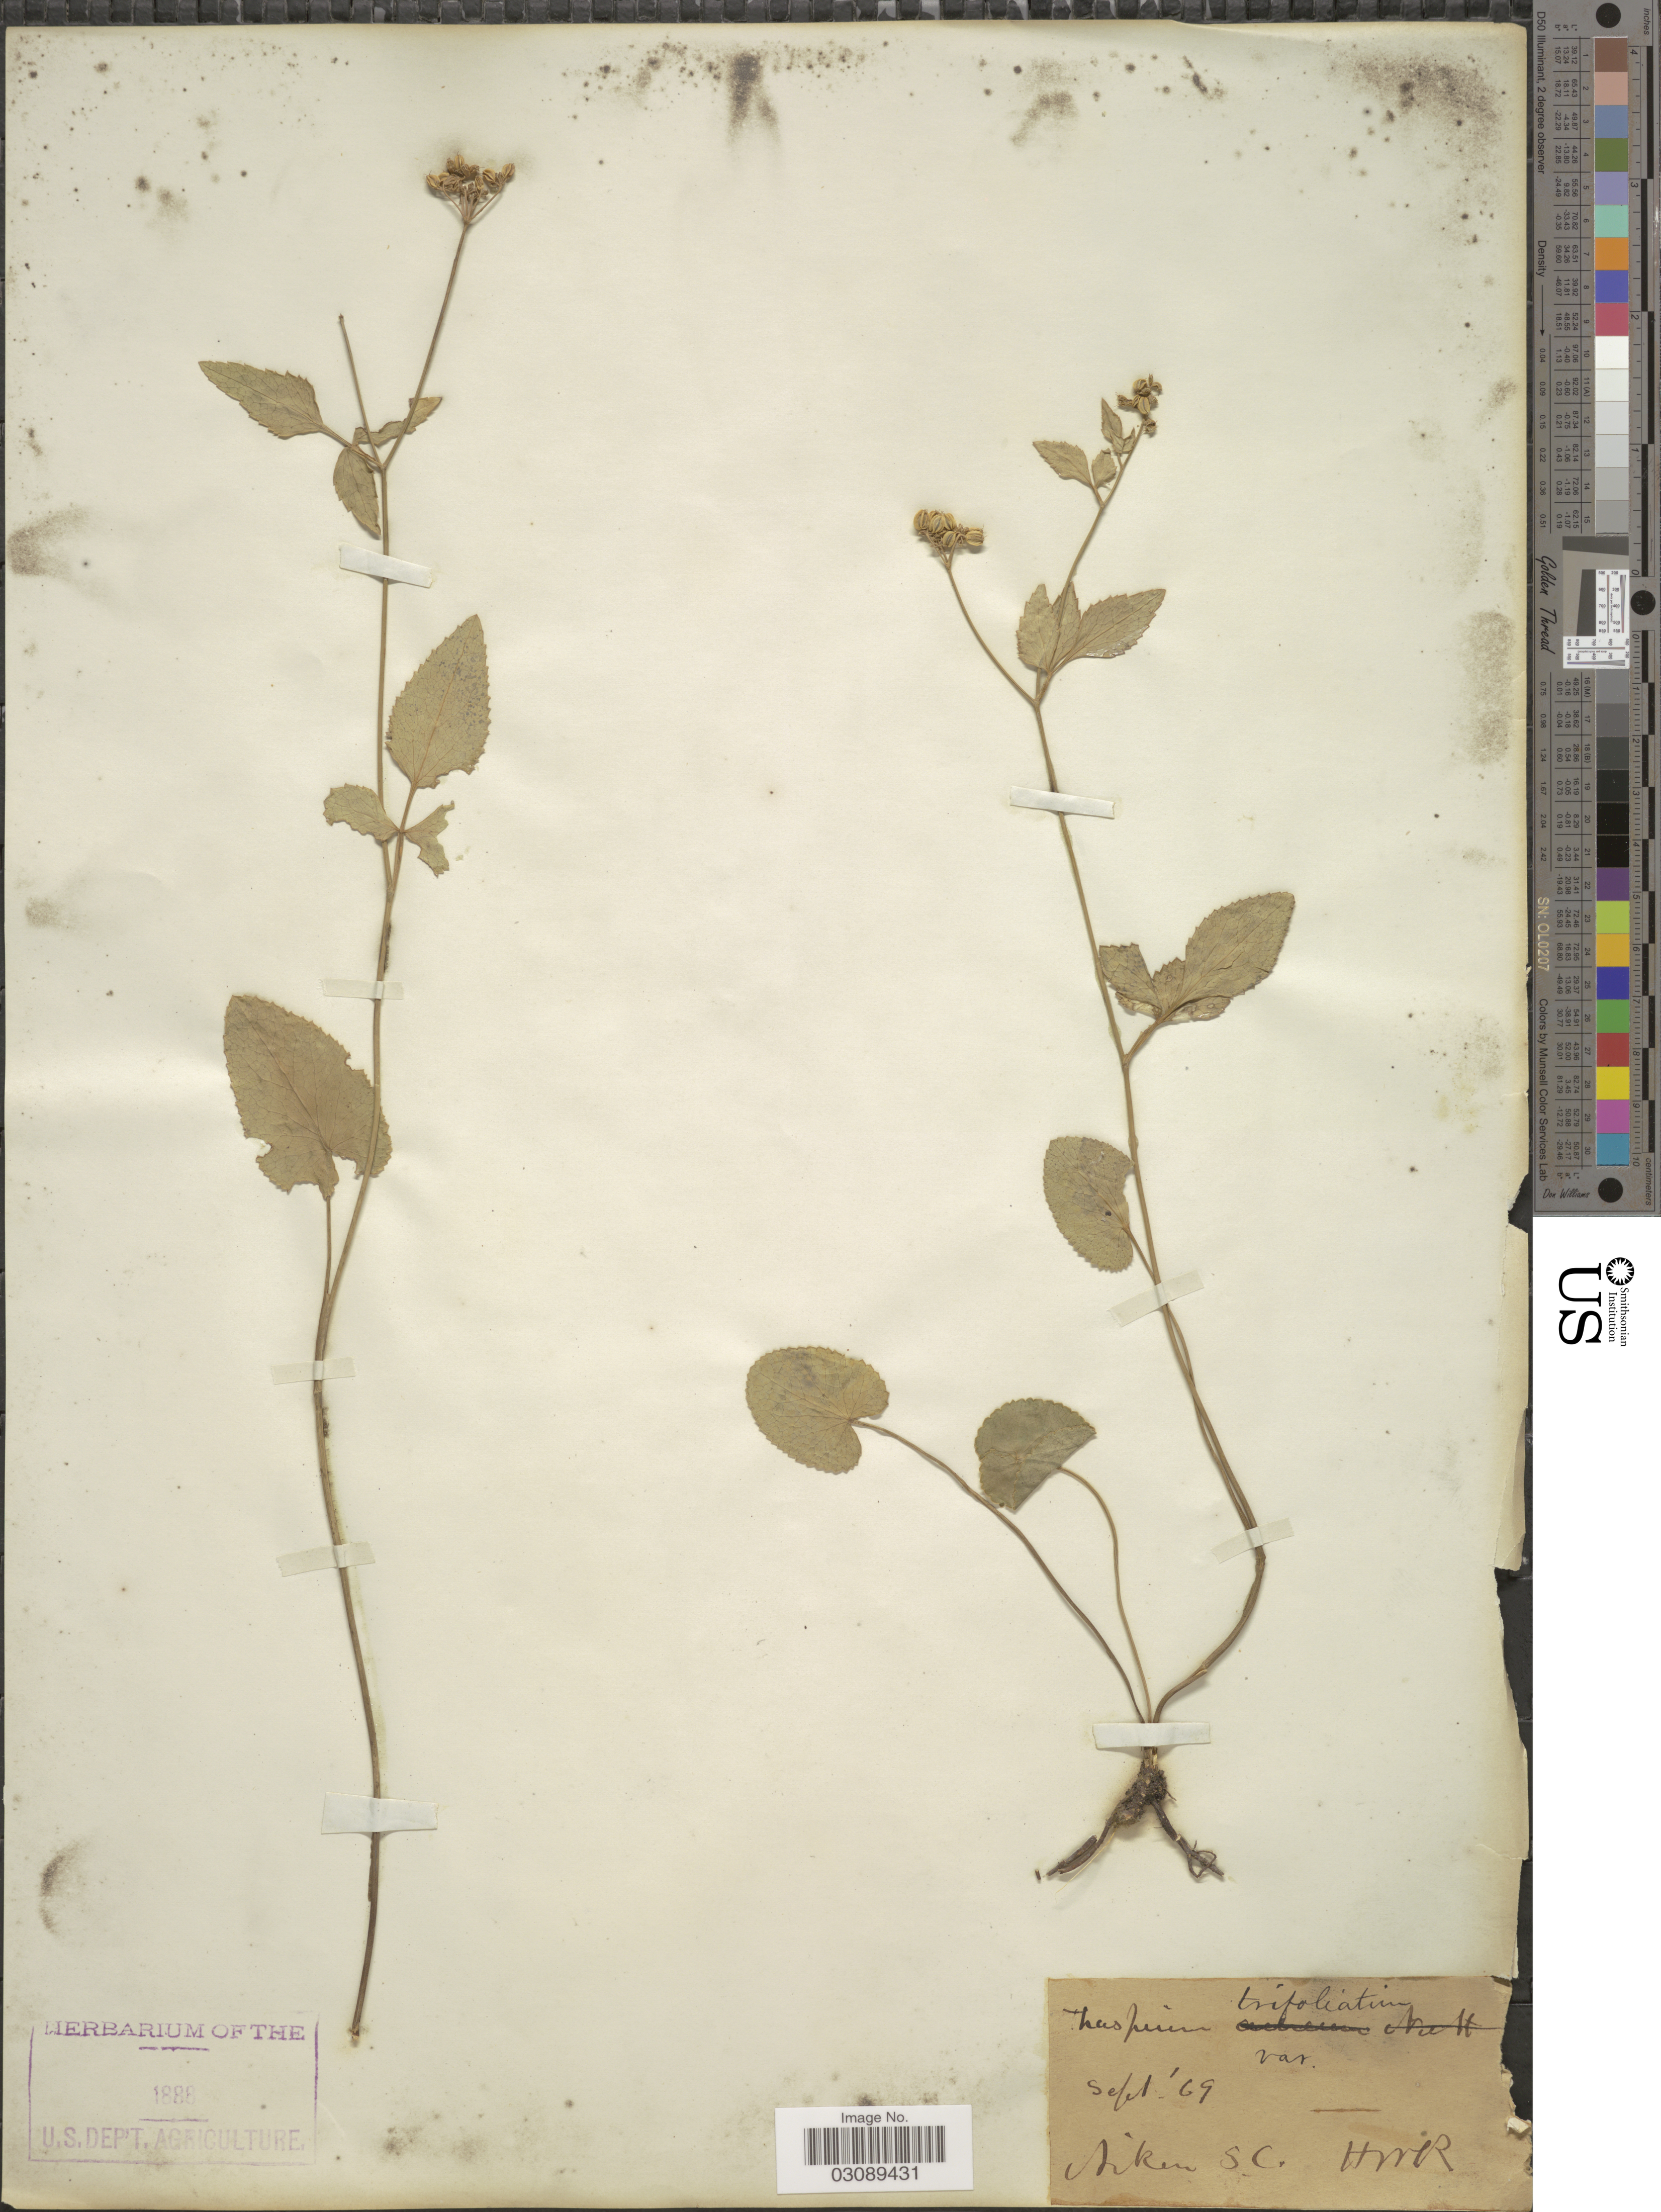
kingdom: Plantae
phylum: Tracheophyta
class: Magnoliopsida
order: Apiales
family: Apiaceae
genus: Thaspium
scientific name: Thaspium aureum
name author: (L.) Nutt.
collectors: HWR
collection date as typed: Transcribed d/m/y: /9/69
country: United States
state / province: South Carolina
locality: Aiken.